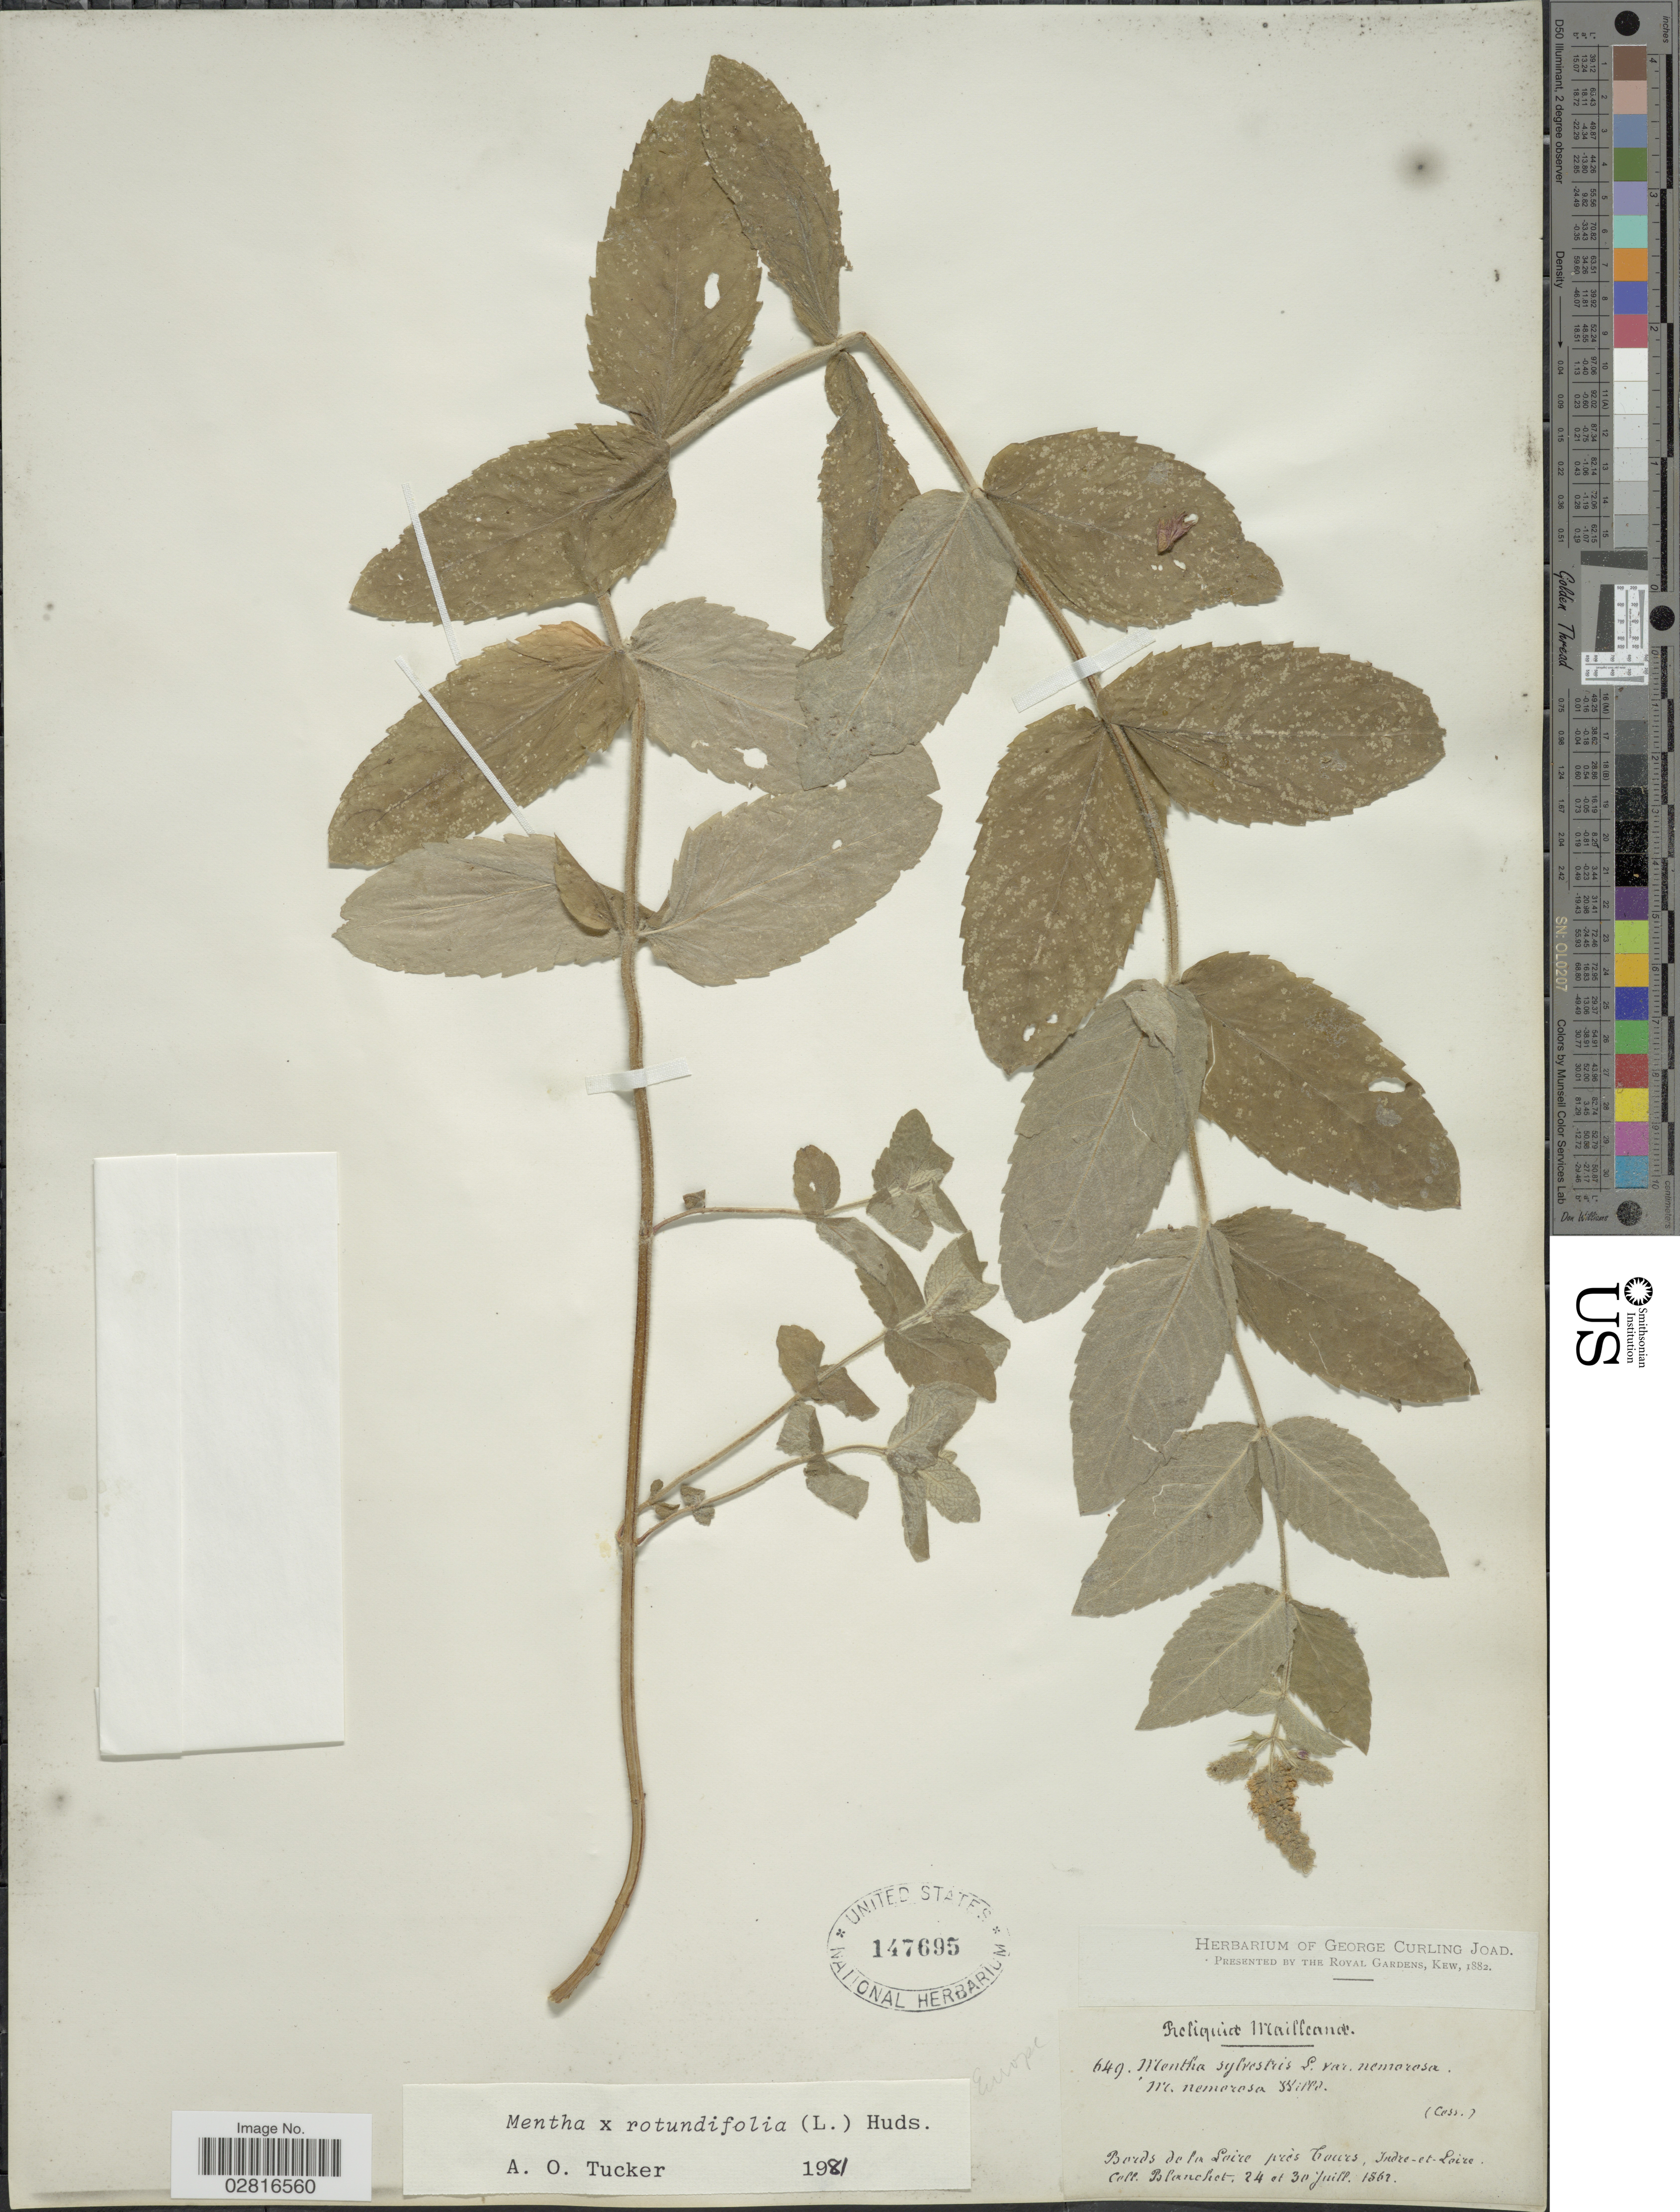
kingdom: Plantae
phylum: Tracheophyta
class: Magnoliopsida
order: Lamiales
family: Lamiaceae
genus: Mentha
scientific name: Mentha rotundifolia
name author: (L.) Huds.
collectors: -. Blanchet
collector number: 649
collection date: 1862-07-24/1862-07-30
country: France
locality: Bords de la Loire près Cours, Indre-et-Loire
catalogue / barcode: US 147695